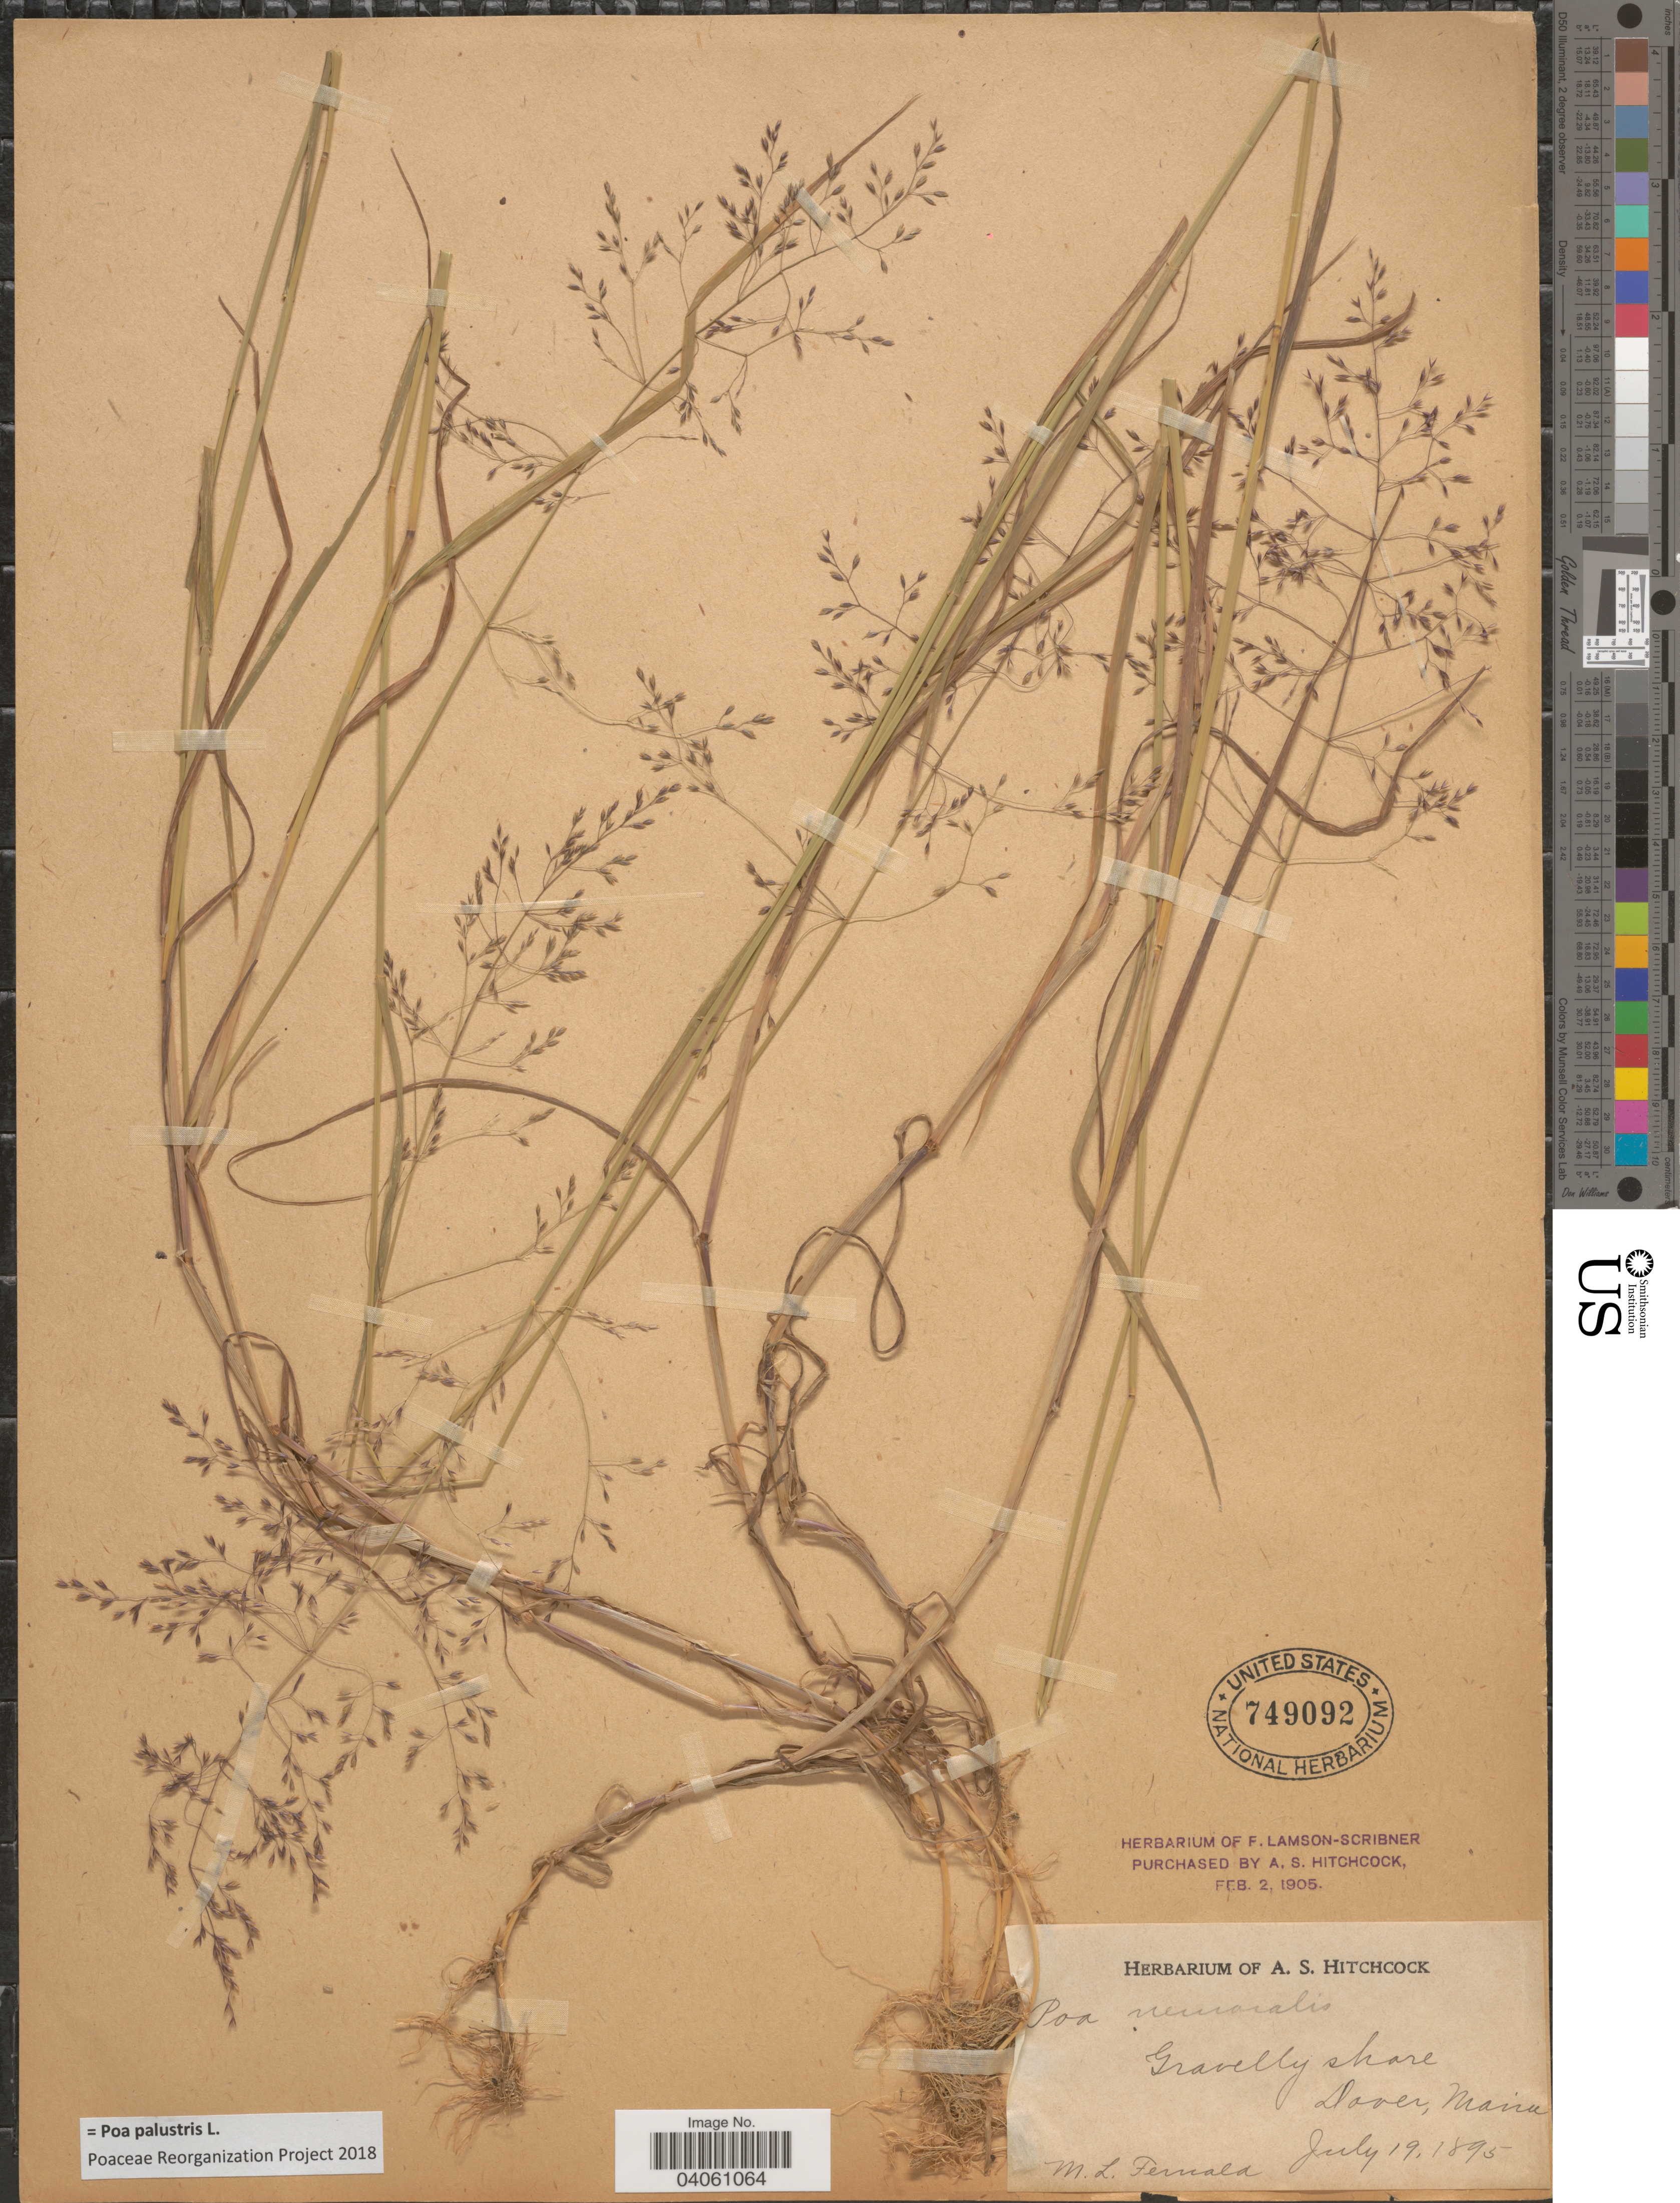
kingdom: Plantae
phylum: Tracheophyta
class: Liliopsida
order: Poales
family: Poaceae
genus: Poa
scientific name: Poa palustris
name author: L.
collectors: M. L. Fernald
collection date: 1895-07-19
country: United States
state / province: Maine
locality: Dover.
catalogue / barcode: US 749092